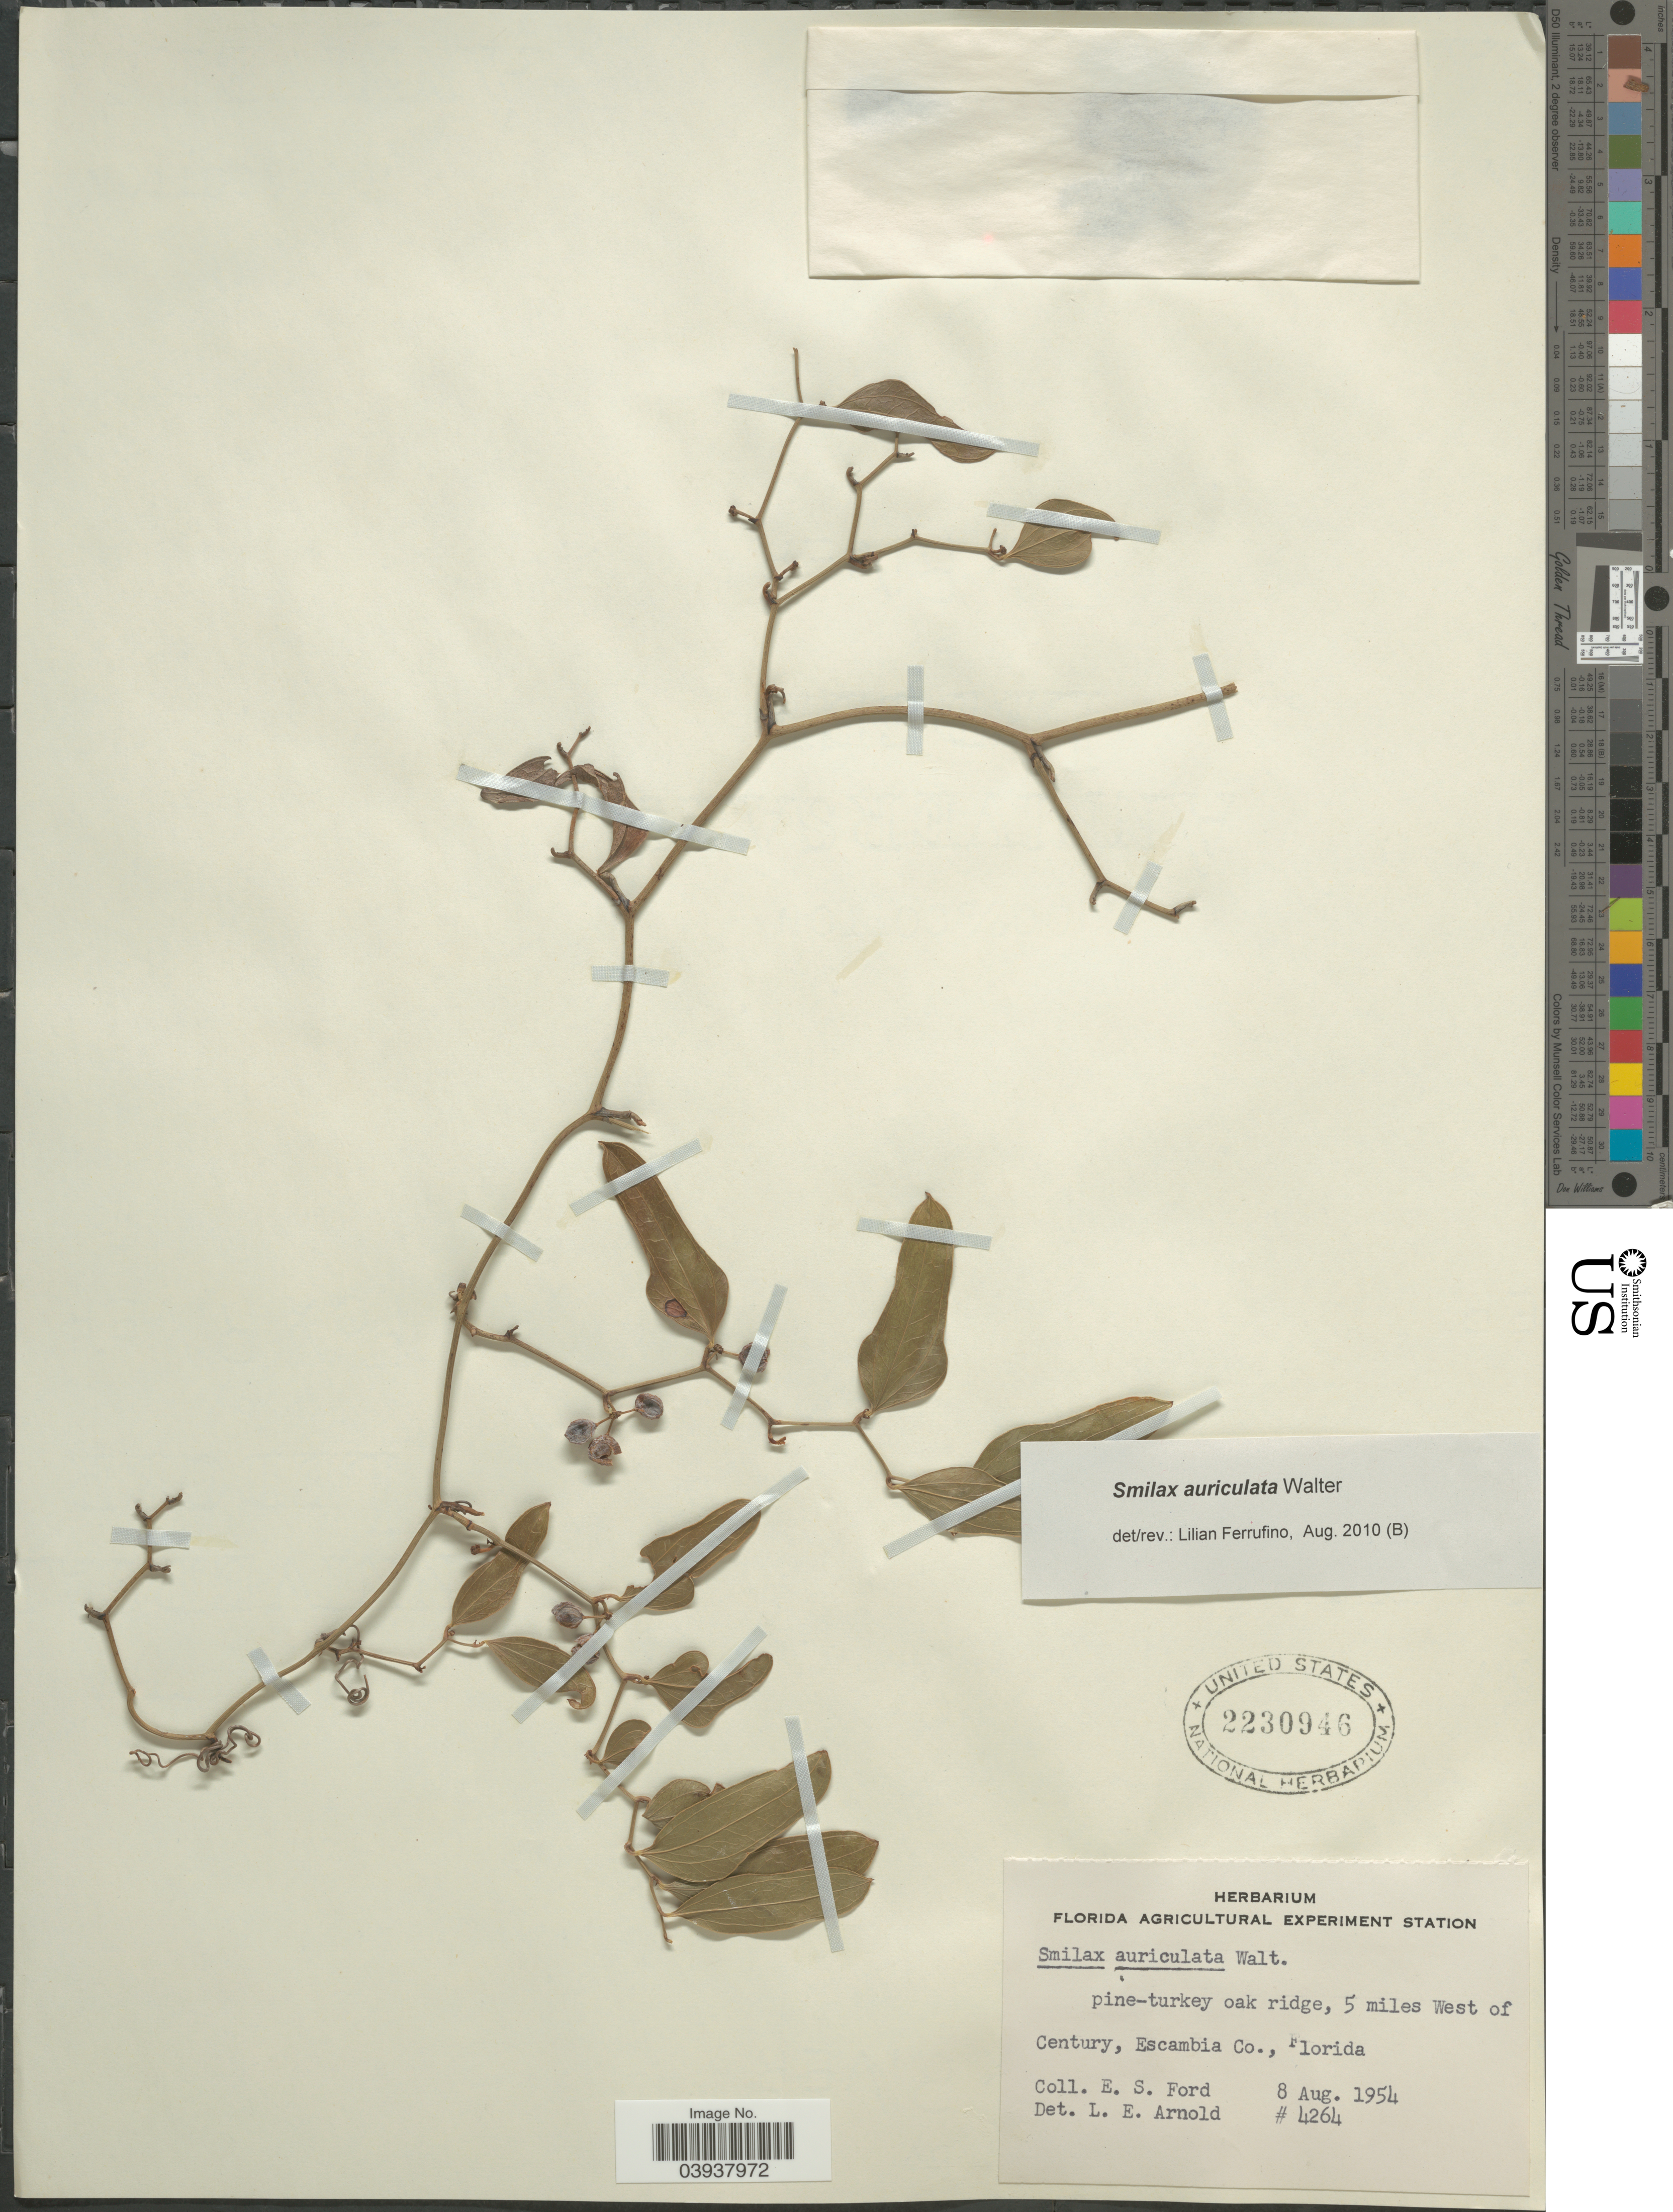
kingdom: Plantae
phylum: Tracheophyta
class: Liliopsida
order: Liliales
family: Smilacaceae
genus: Smilax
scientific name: Smilax auriculata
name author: Walter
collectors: E. Ford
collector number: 4264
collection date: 1954-08-08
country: United States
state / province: Florida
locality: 5 miles West of Century, Escambia Co.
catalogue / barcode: US 2230946